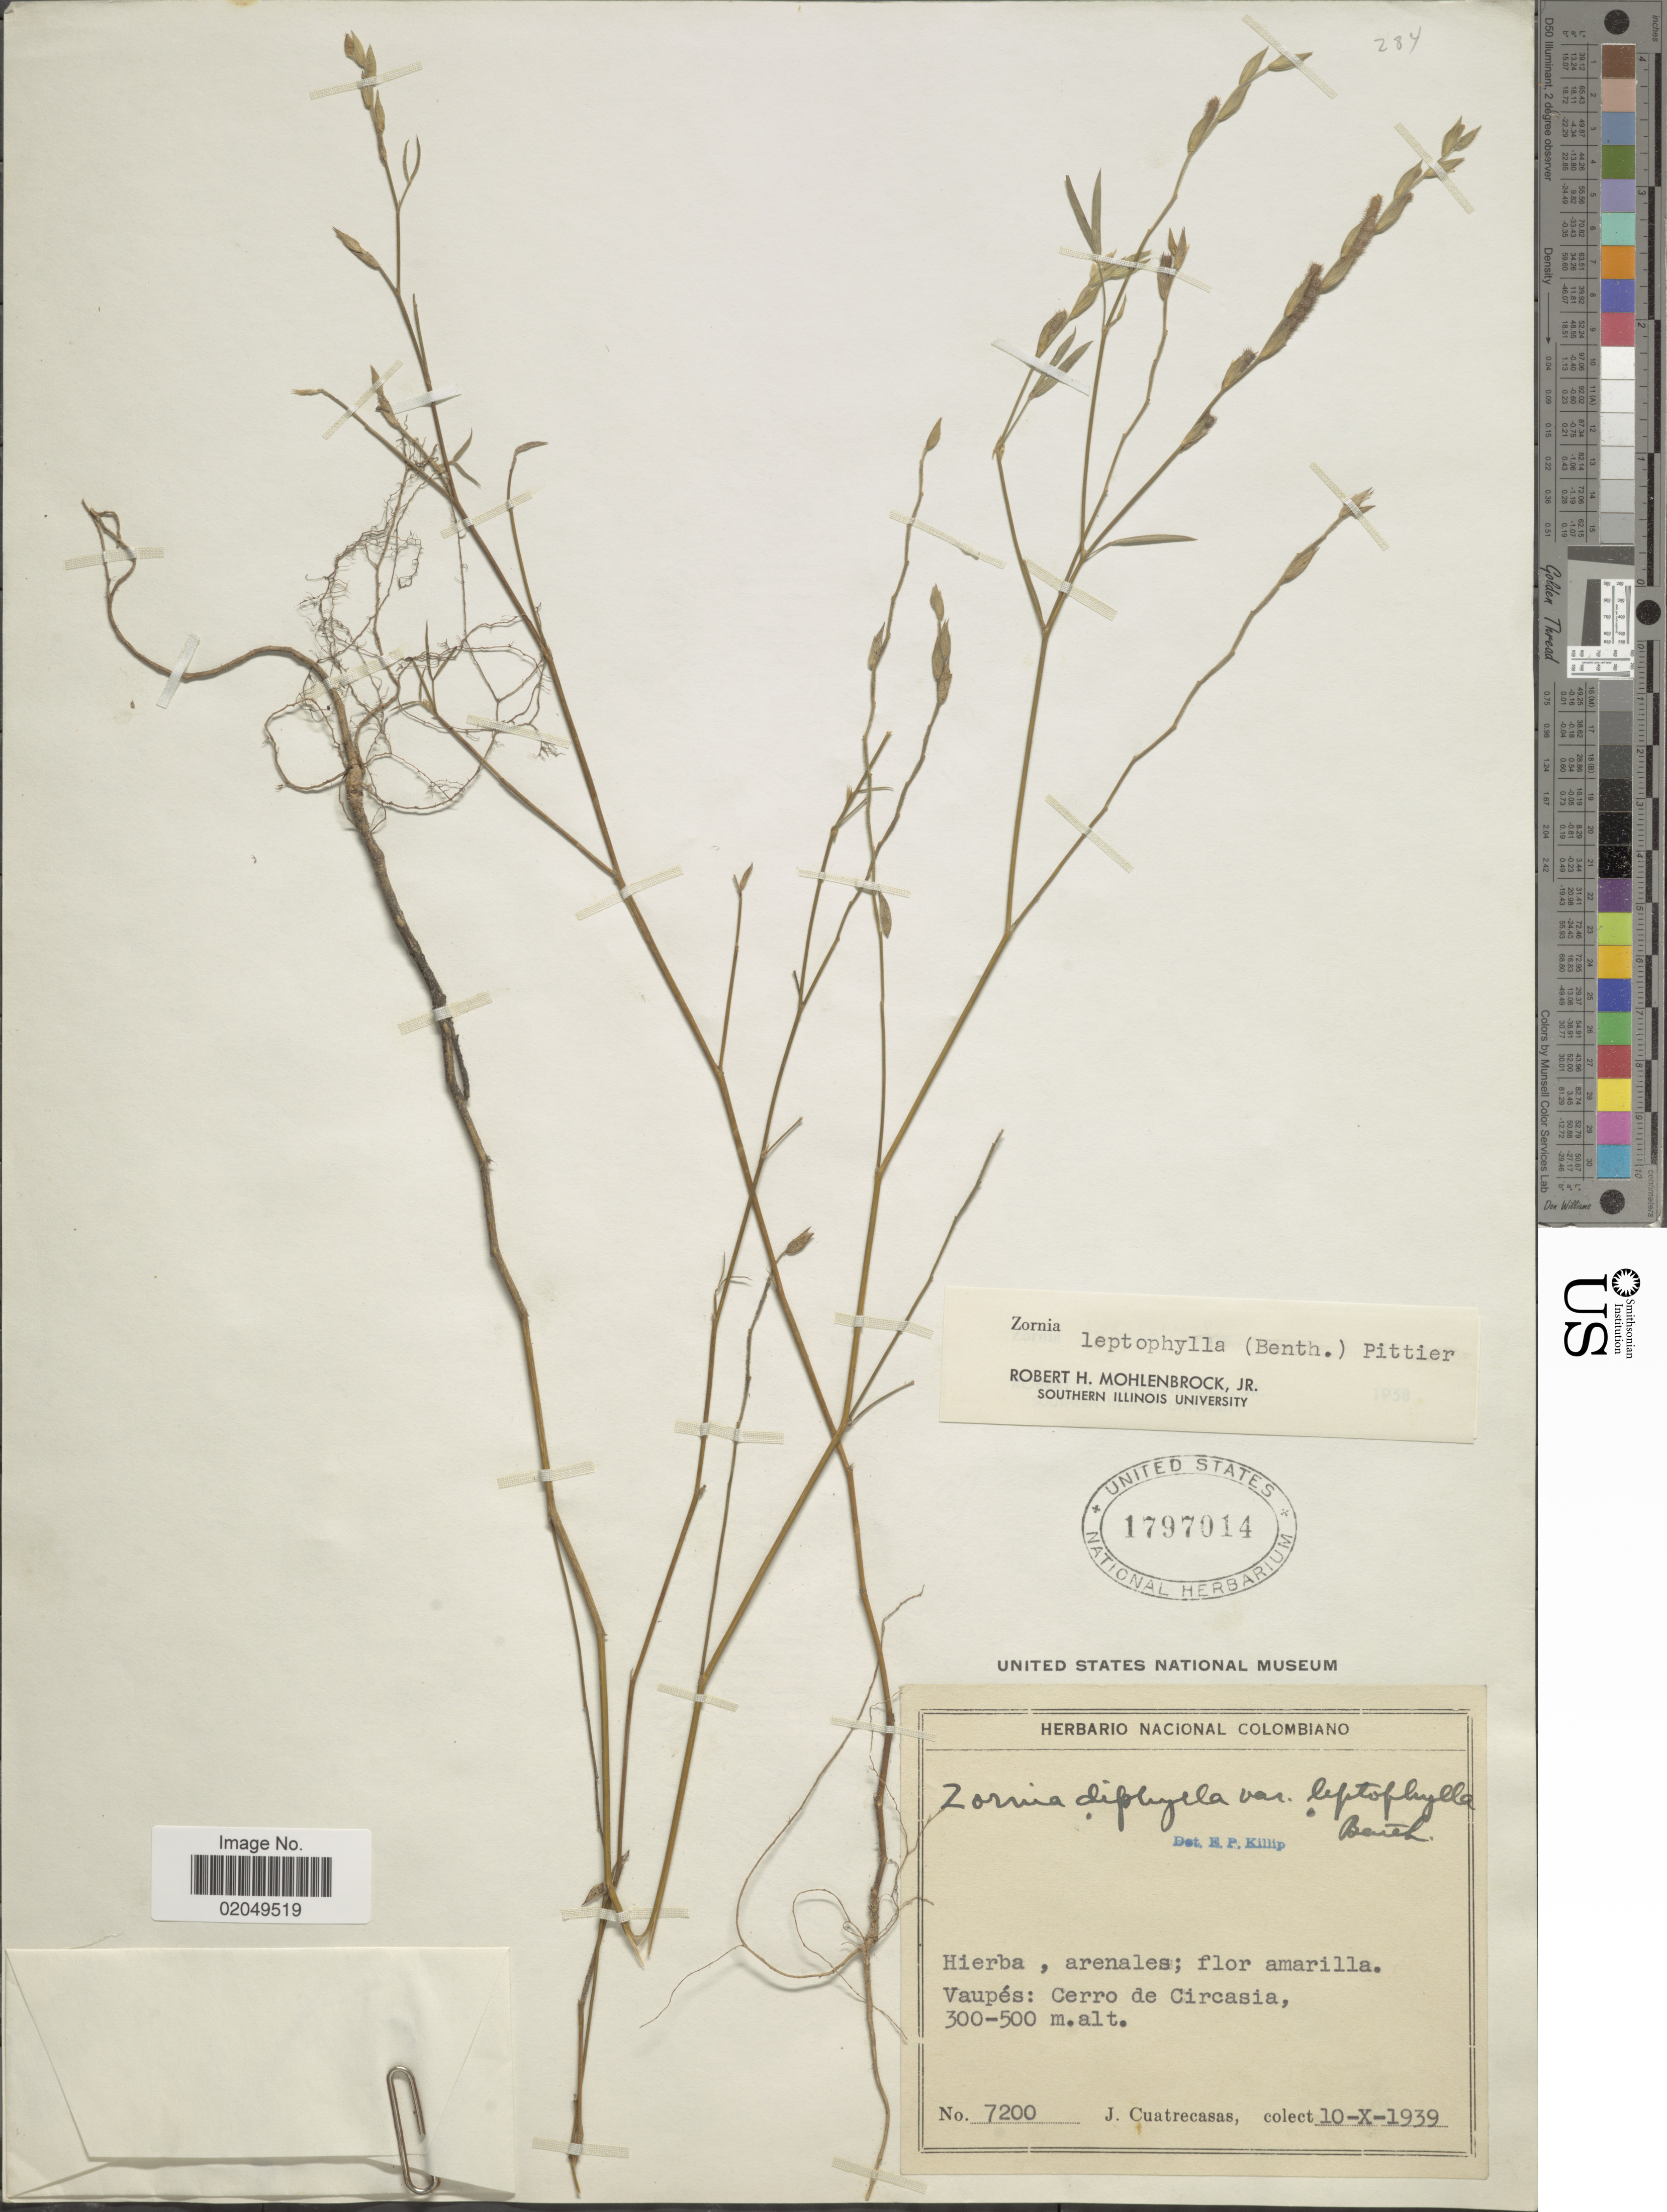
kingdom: Plantae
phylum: Tracheophyta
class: Magnoliopsida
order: Fabales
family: Fabaceae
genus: Zornia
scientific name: Zornia leptophylla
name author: (Benth.) Pittier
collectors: J. Cuatrecasas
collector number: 7200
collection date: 1939-10-10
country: Colombia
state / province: Vaupés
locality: Cerro de Circasia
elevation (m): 300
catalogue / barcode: US 1797014